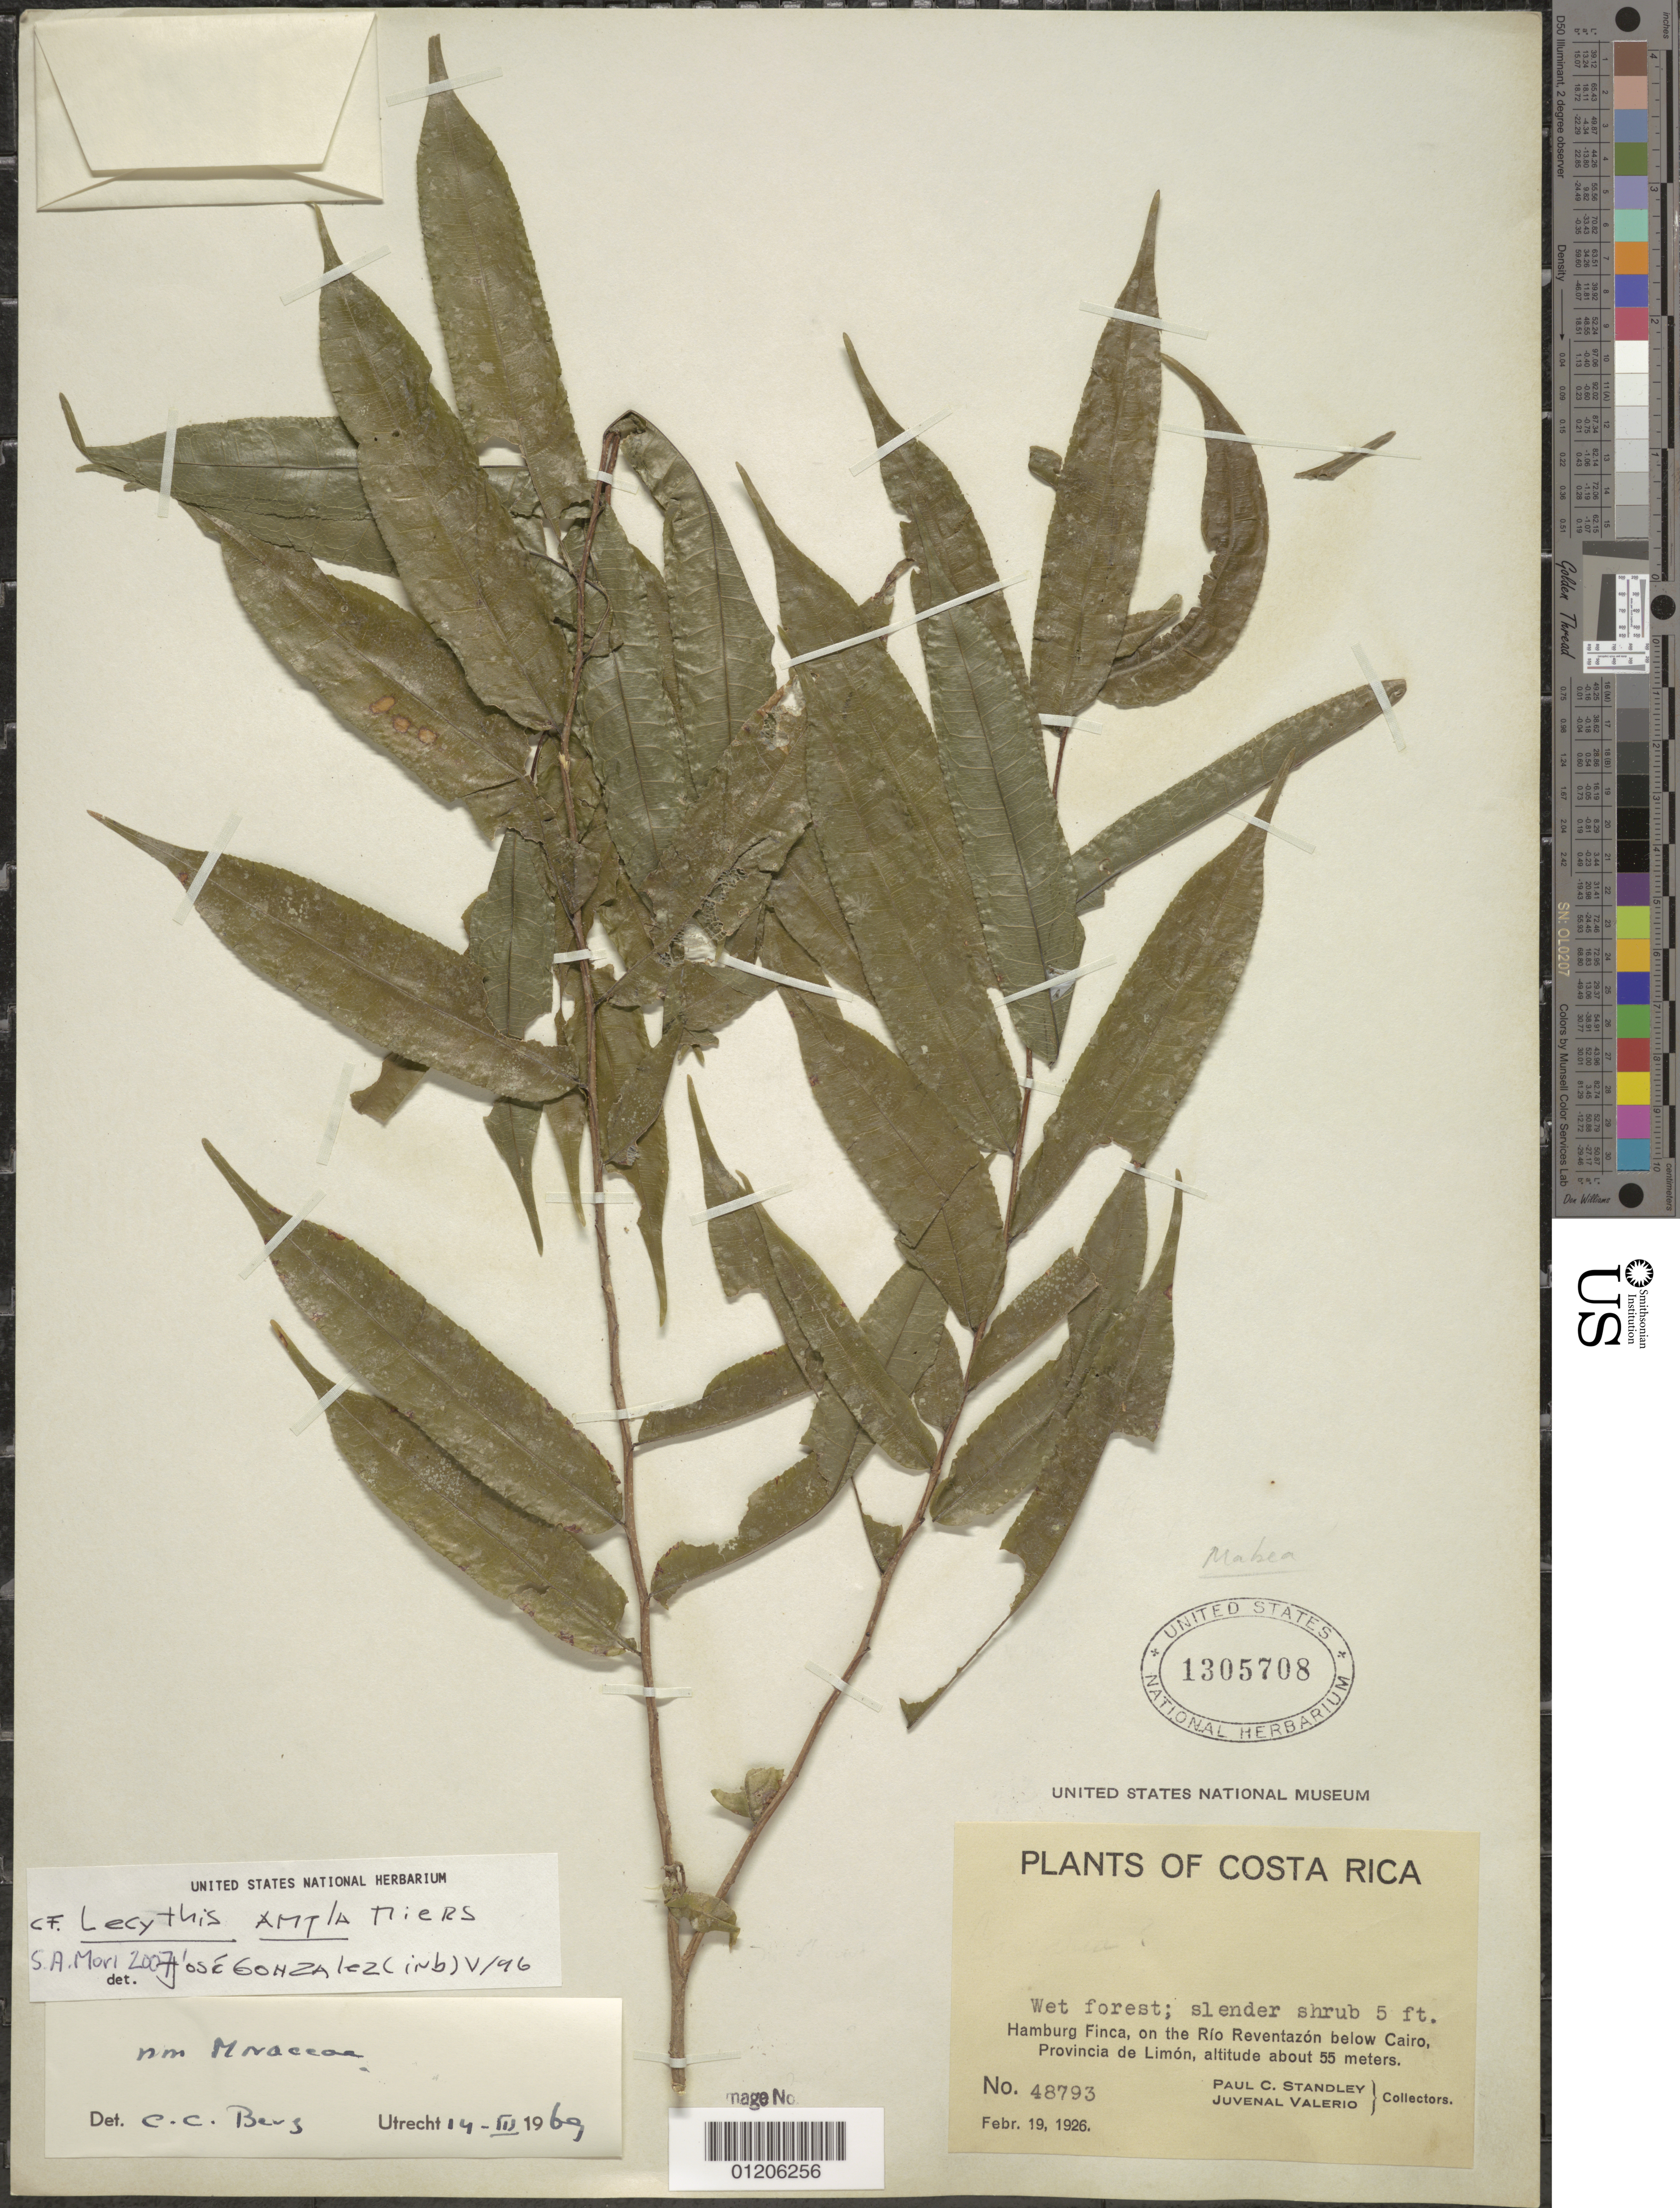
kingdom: Plantae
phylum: Tracheophyta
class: Magnoliopsida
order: Ericales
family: Lecythidaceae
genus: Lecythis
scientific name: Lecythis ampla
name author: Miers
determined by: Mori, Scott A.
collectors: P. C. Standley & J. Valerio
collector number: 48793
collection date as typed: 19 Feb 1926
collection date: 1926-02-19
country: Costa Rica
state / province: Limón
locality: Hamburg Finca, on the Rio Reventazón below Cairo.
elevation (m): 55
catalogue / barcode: US 1305708